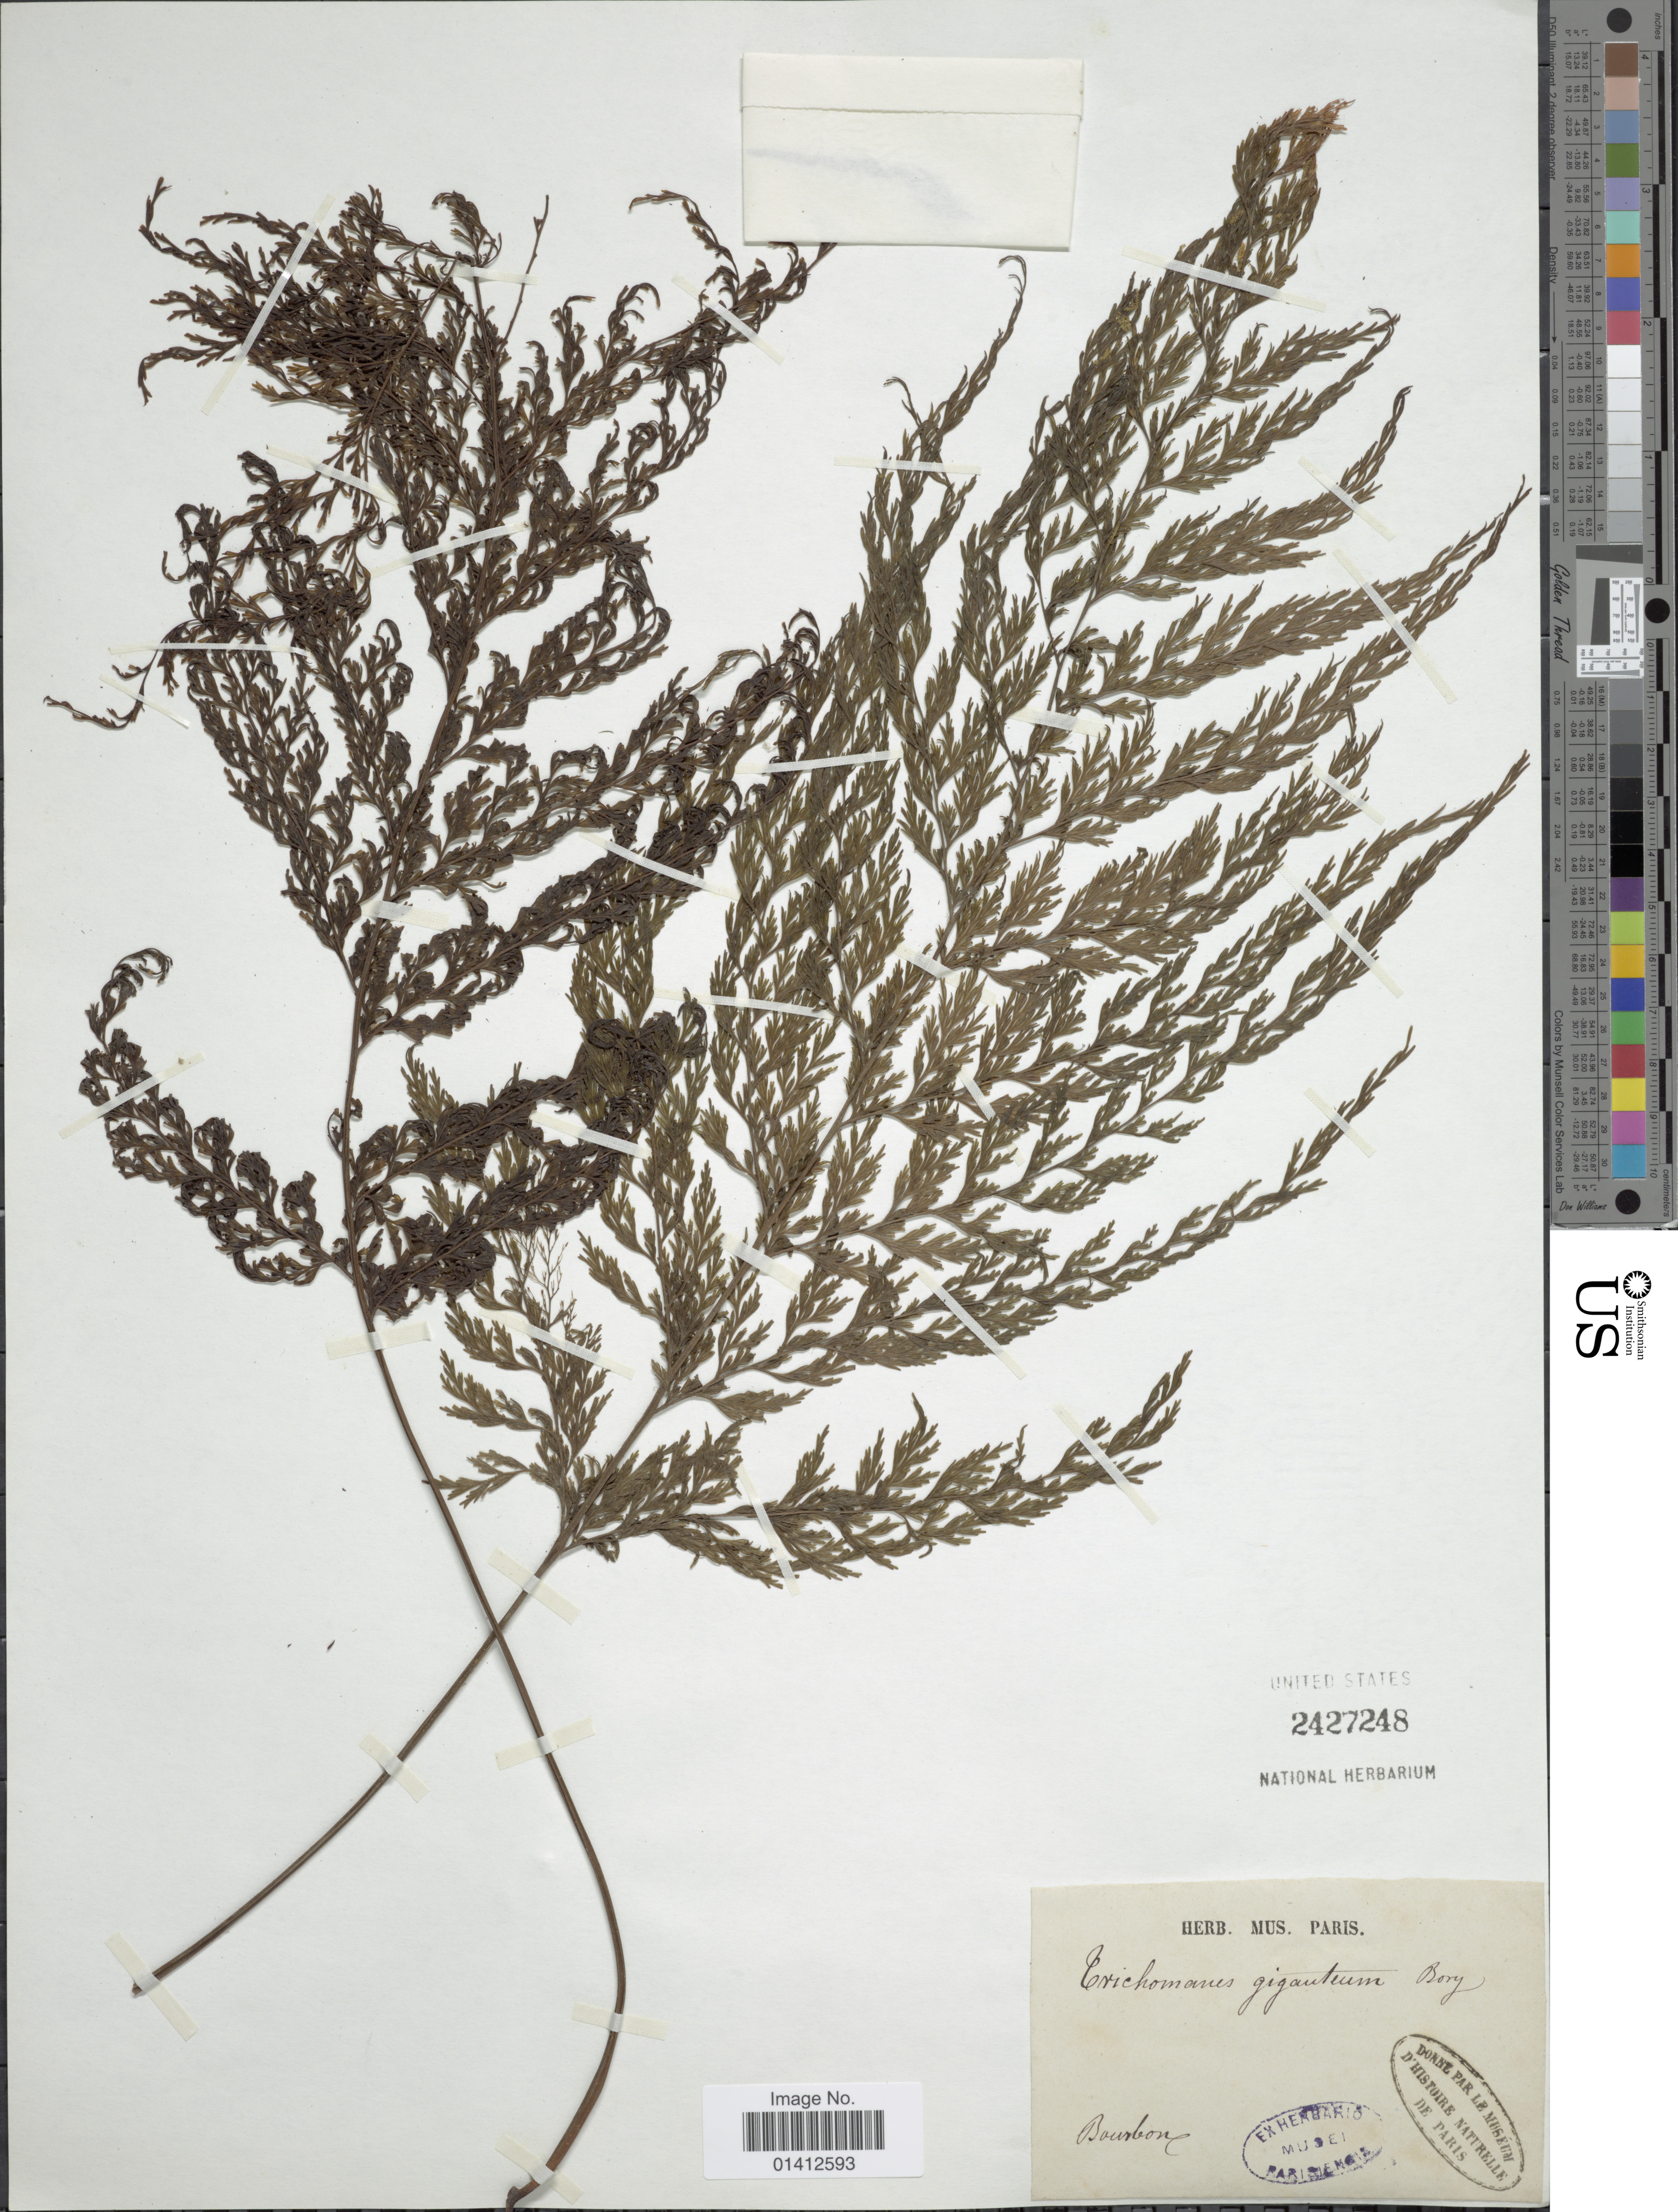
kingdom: Plantae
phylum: Tracheophyta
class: Polypodiopsida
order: Hymenophyllales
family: Hymenophyllaceae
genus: Vandenboschia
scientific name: Vandenboschia radicans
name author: (Sw.) Copel.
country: Reunion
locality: Bourbon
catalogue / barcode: US 2427248